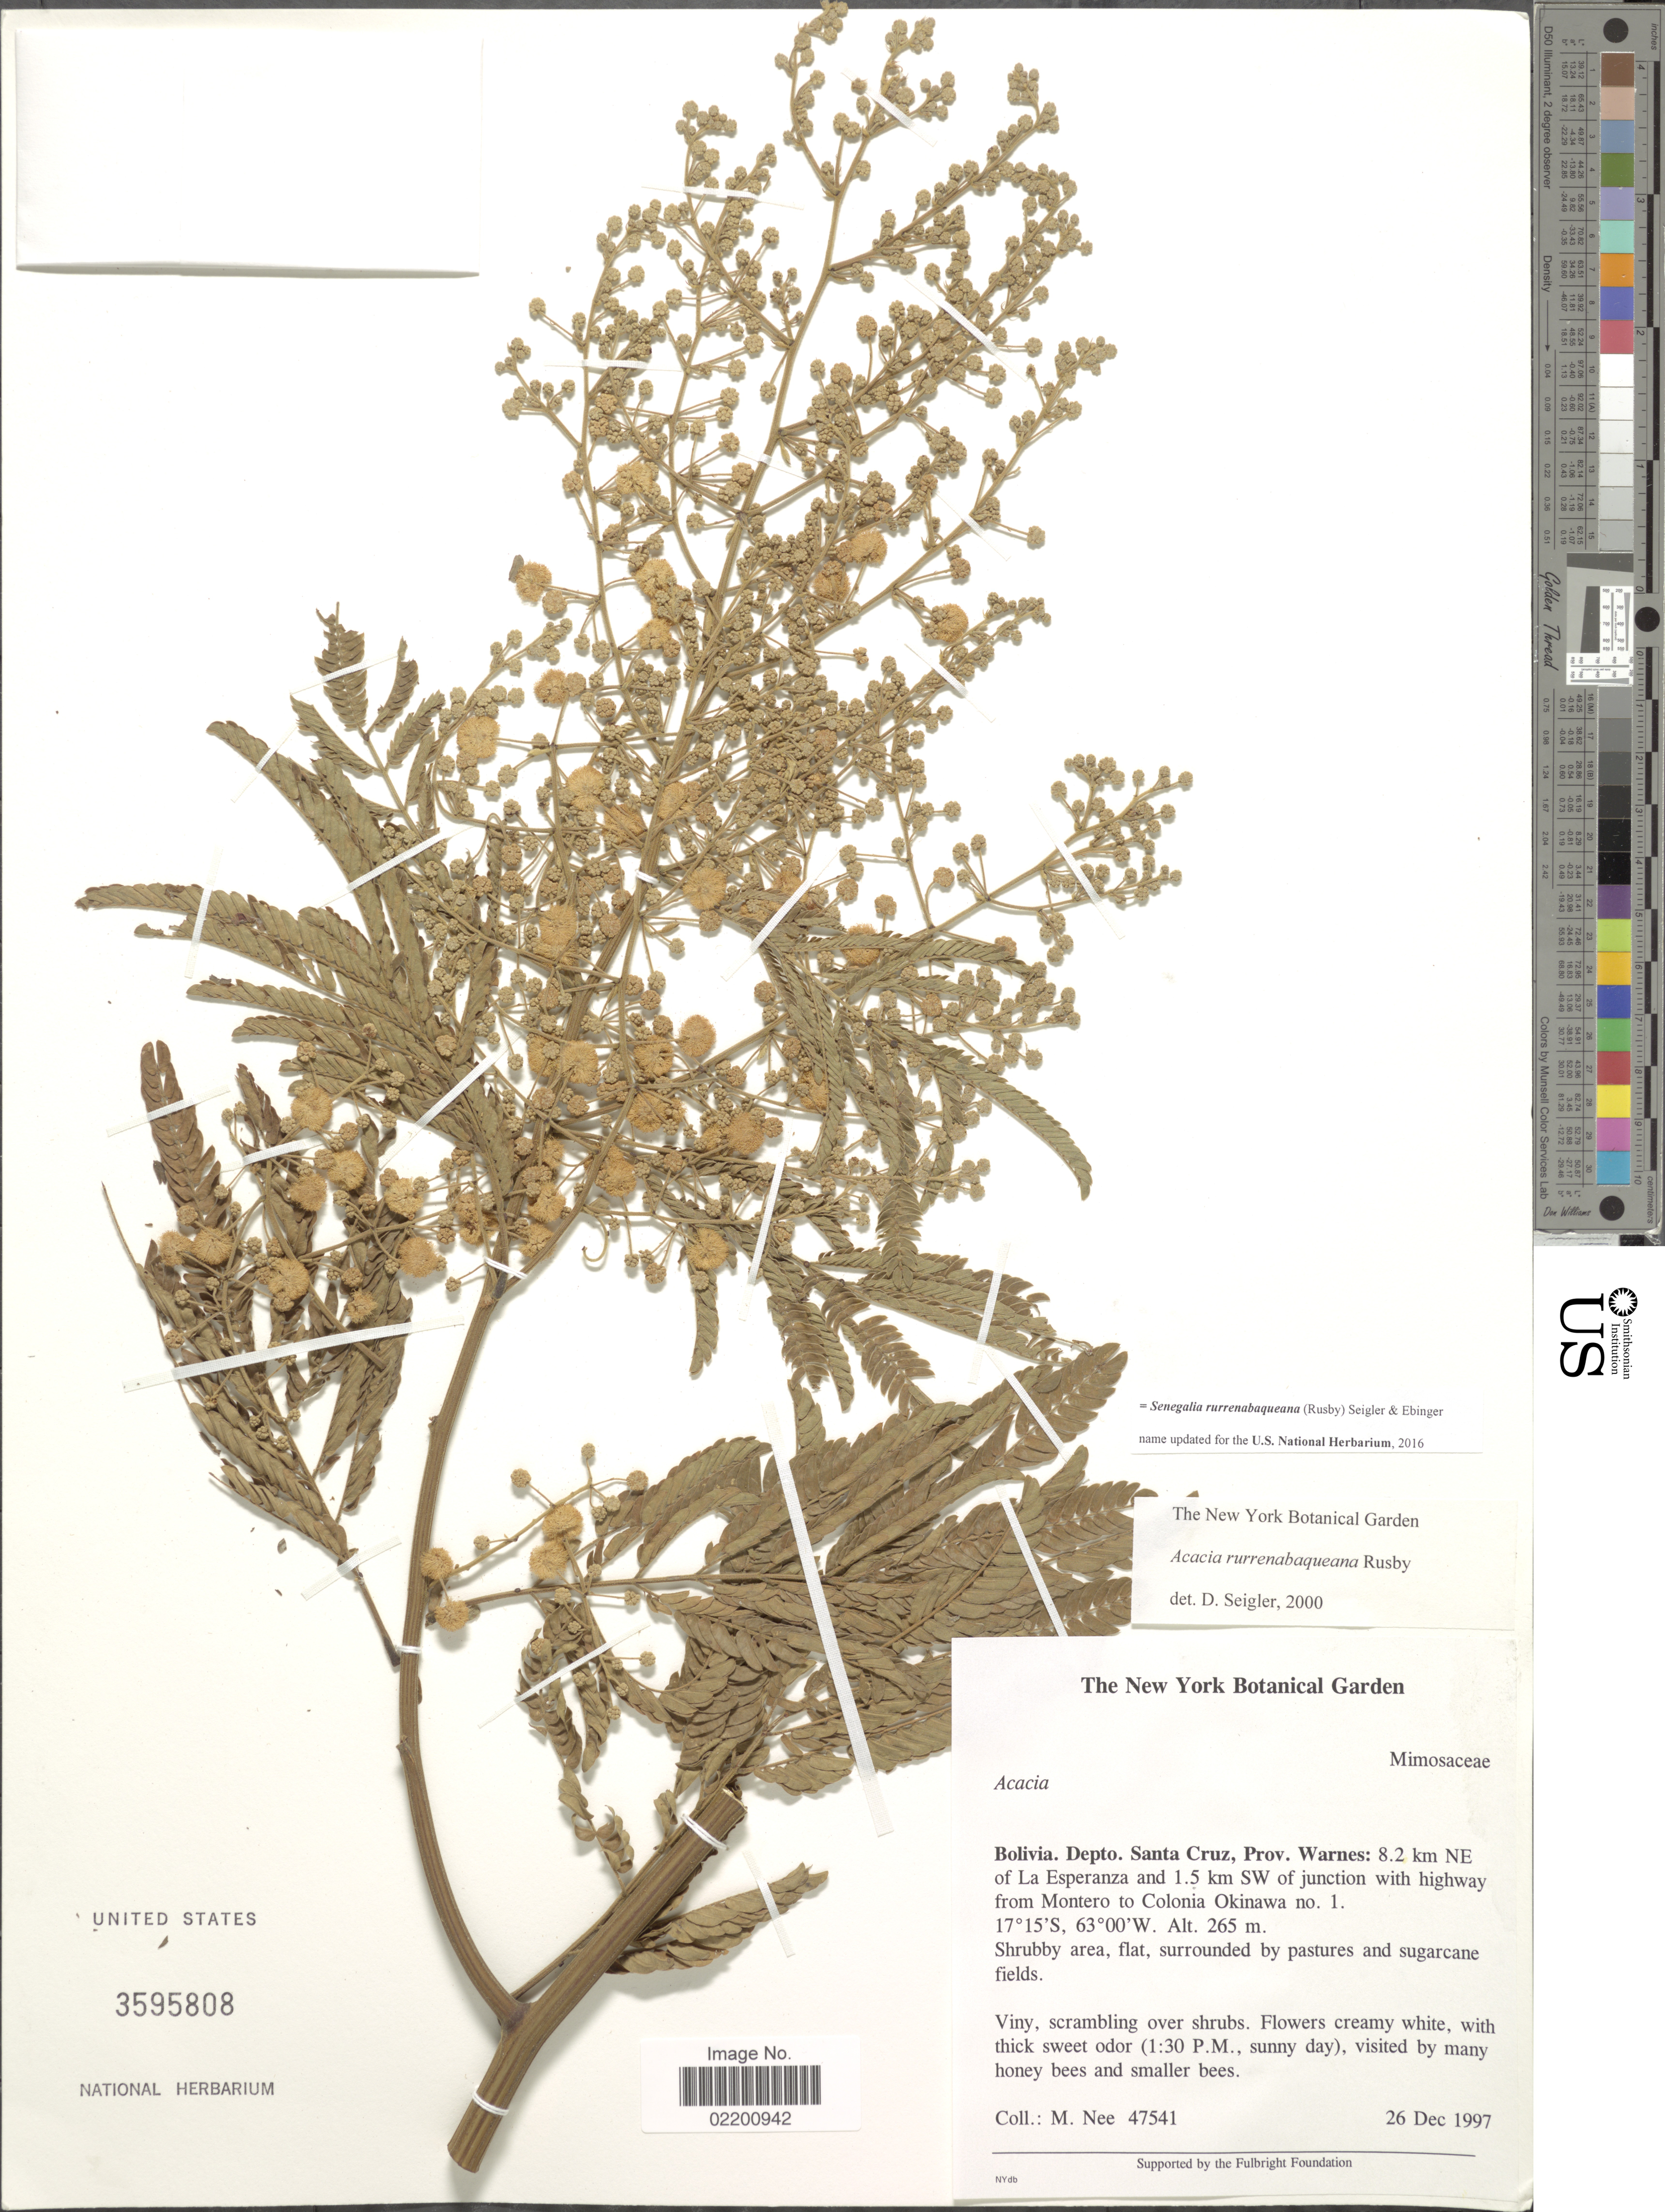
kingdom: Plantae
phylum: Tracheophyta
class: Magnoliopsida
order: Fabales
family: Fabaceae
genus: Parasenegalia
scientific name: Parasenegalia rurrenabaqueana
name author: (Rusby) Seigler & Ebinger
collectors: M. Nee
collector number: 47541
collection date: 1997-12-26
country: Bolivia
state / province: Santa Cruz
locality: Dept. Santa Cruz: Prov. Warnes: 8.2 km NE of La Esperanza and 1.5 km SW of junction with highway from Montero to Colonia Okinawa no. 1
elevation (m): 265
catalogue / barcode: US 3595808